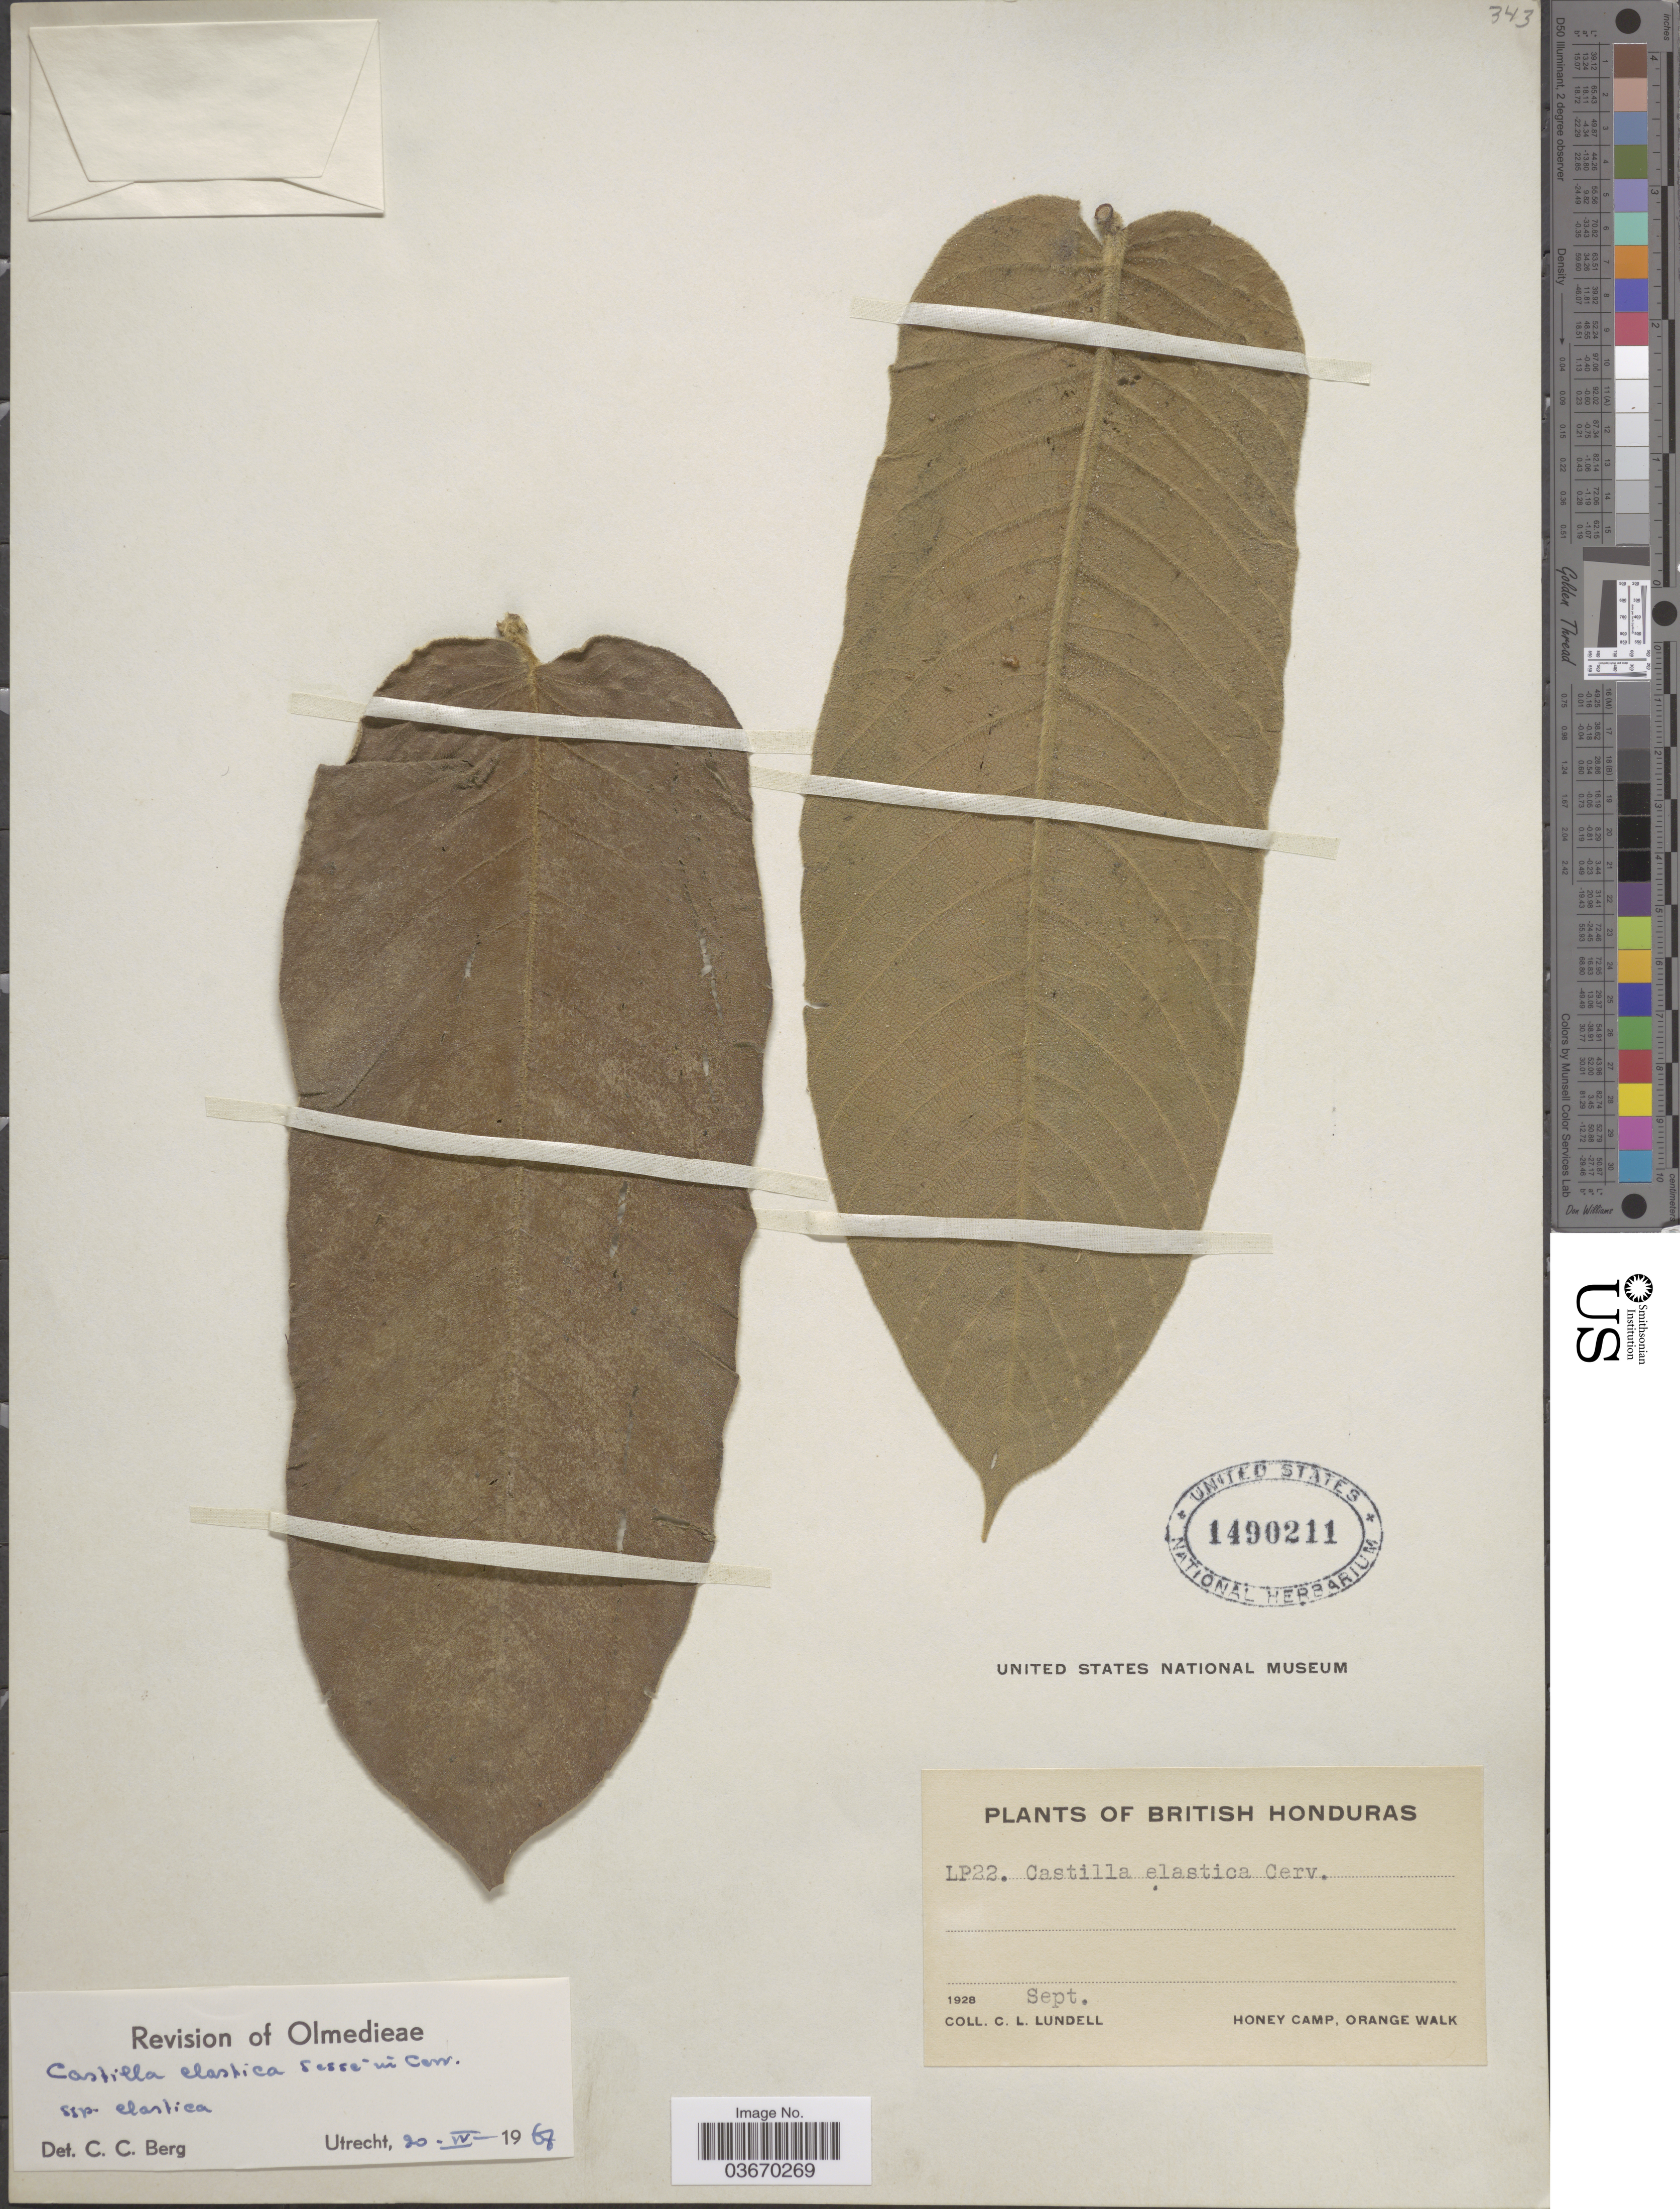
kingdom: Plantae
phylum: Tracheophyta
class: Magnoliopsida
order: Rosales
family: Moraceae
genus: Castilla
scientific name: Castilla elastica subsp. elastica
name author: Sessé ex Cerv.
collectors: C. L. Lundell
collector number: LP22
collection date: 1928-09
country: Belize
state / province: Orange Walk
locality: British Honduras. Honey Camp, Orange Walk.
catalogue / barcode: US 1490211